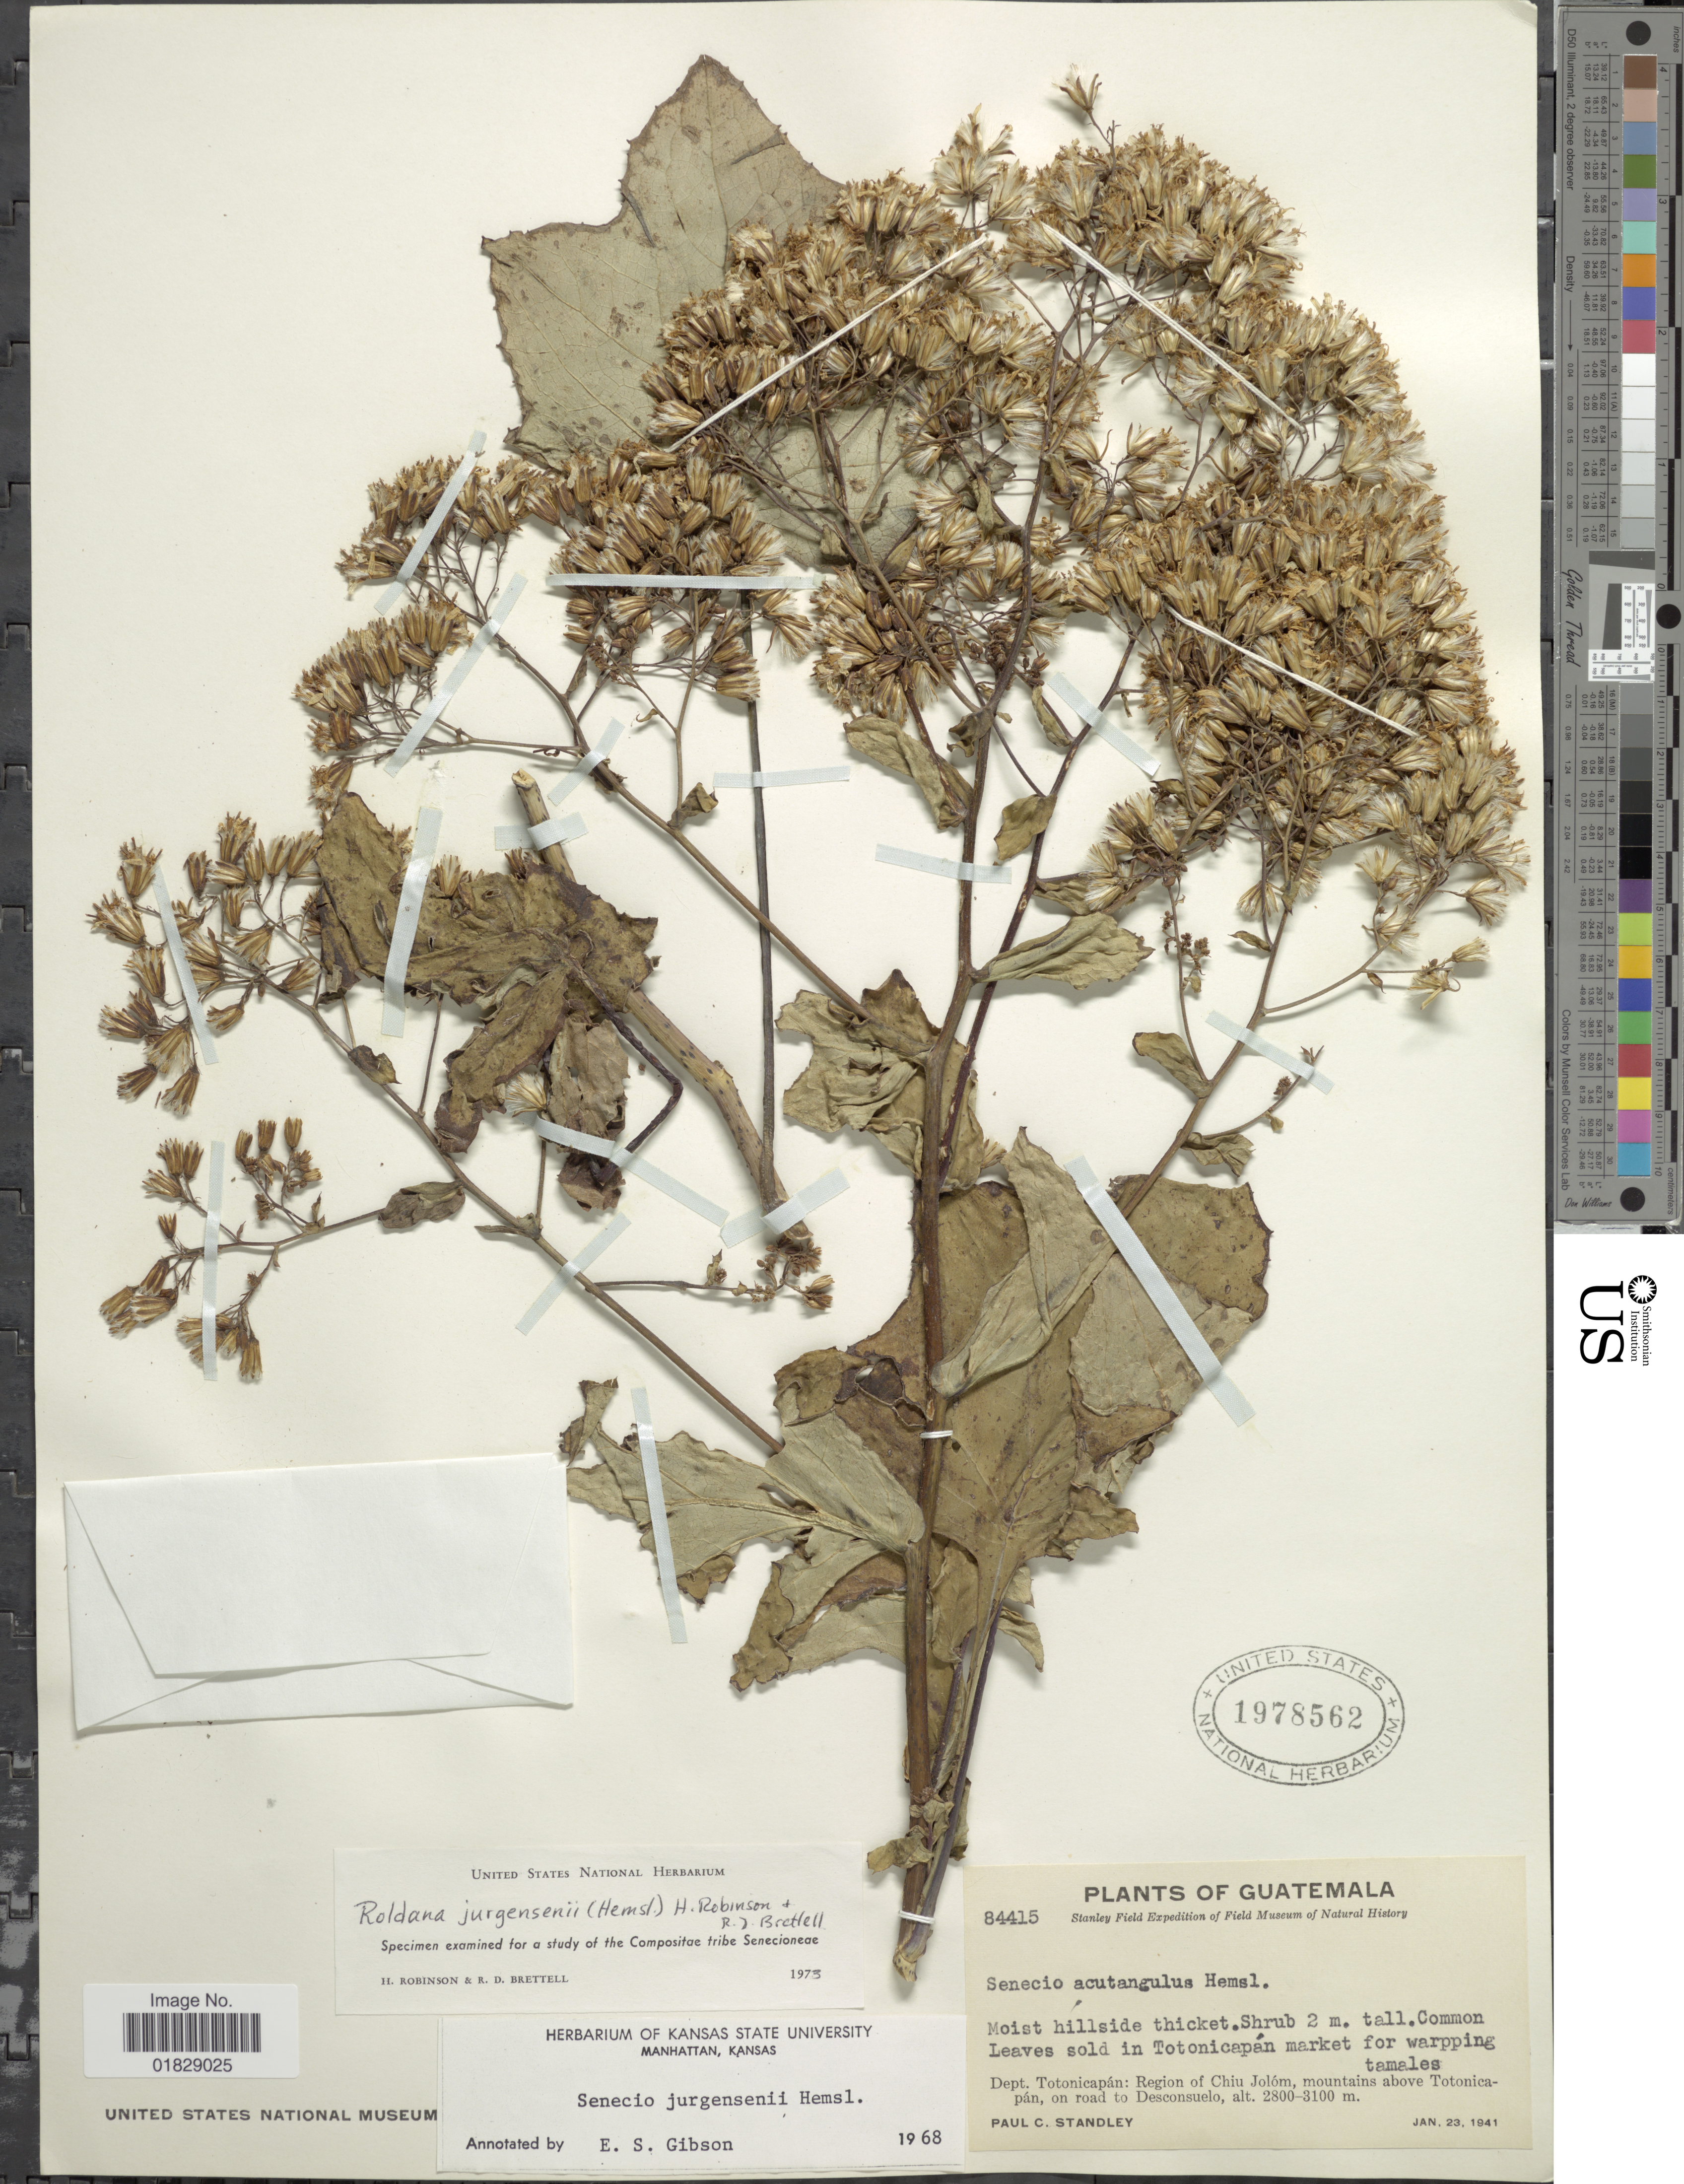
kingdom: Plantae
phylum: Tracheophyta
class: Magnoliopsida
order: Asterales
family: Asteraceae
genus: Roldana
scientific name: Roldana jurgensenii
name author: (Hemsl.) H. Rob. & Brettell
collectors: P. C. Standley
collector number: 84415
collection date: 1941-01-23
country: Guatemala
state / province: Totonicapan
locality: Dept. Totonicapán: Region of Chiu Jolón. mountains above Totonicapán, on road to Desconsuelo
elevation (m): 2800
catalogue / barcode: US 1978562